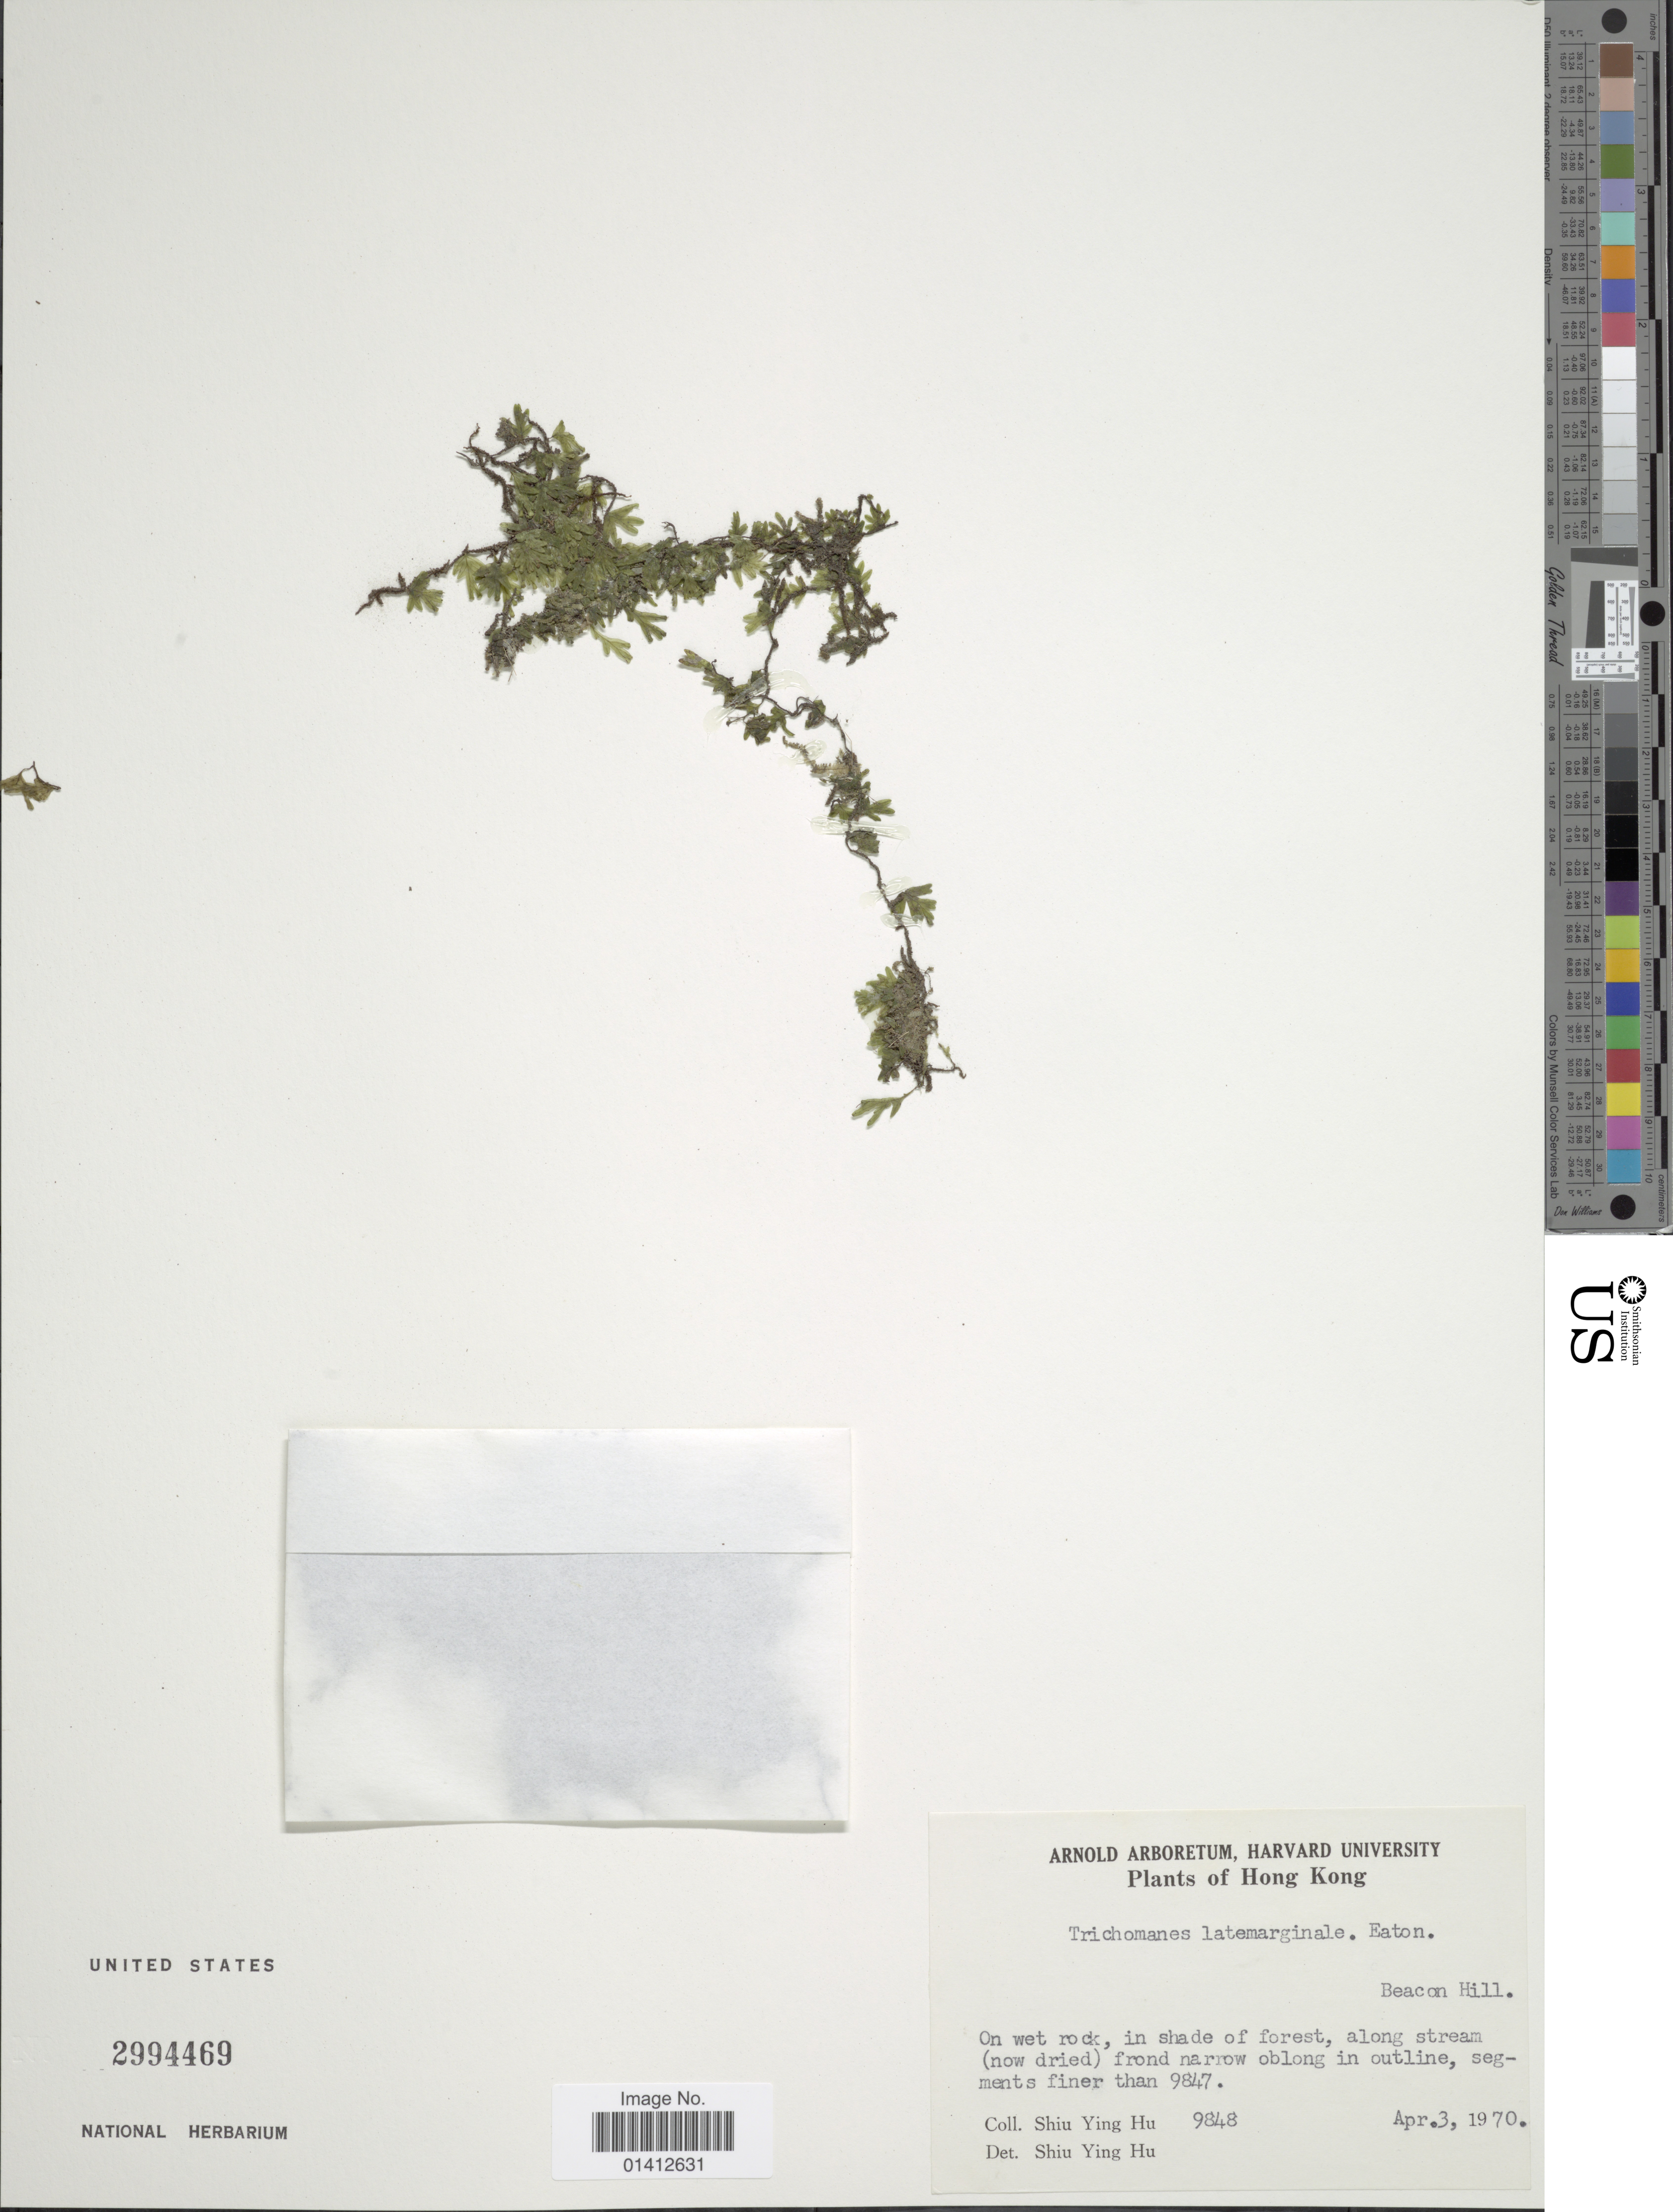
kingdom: Plantae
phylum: Tracheophyta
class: Polypodiopsida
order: Hymenophyllales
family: Hymenophyllaceae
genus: Crepidomanes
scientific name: Crepidomanes latemarginale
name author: (D.C. Eaton) Copel.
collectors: S. Y. Hu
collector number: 9848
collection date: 1970-04-03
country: China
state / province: Hong Kong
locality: Along stream (ow dried) frond narrow oblong in outline, segments finer than 9847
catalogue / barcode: US 2994469